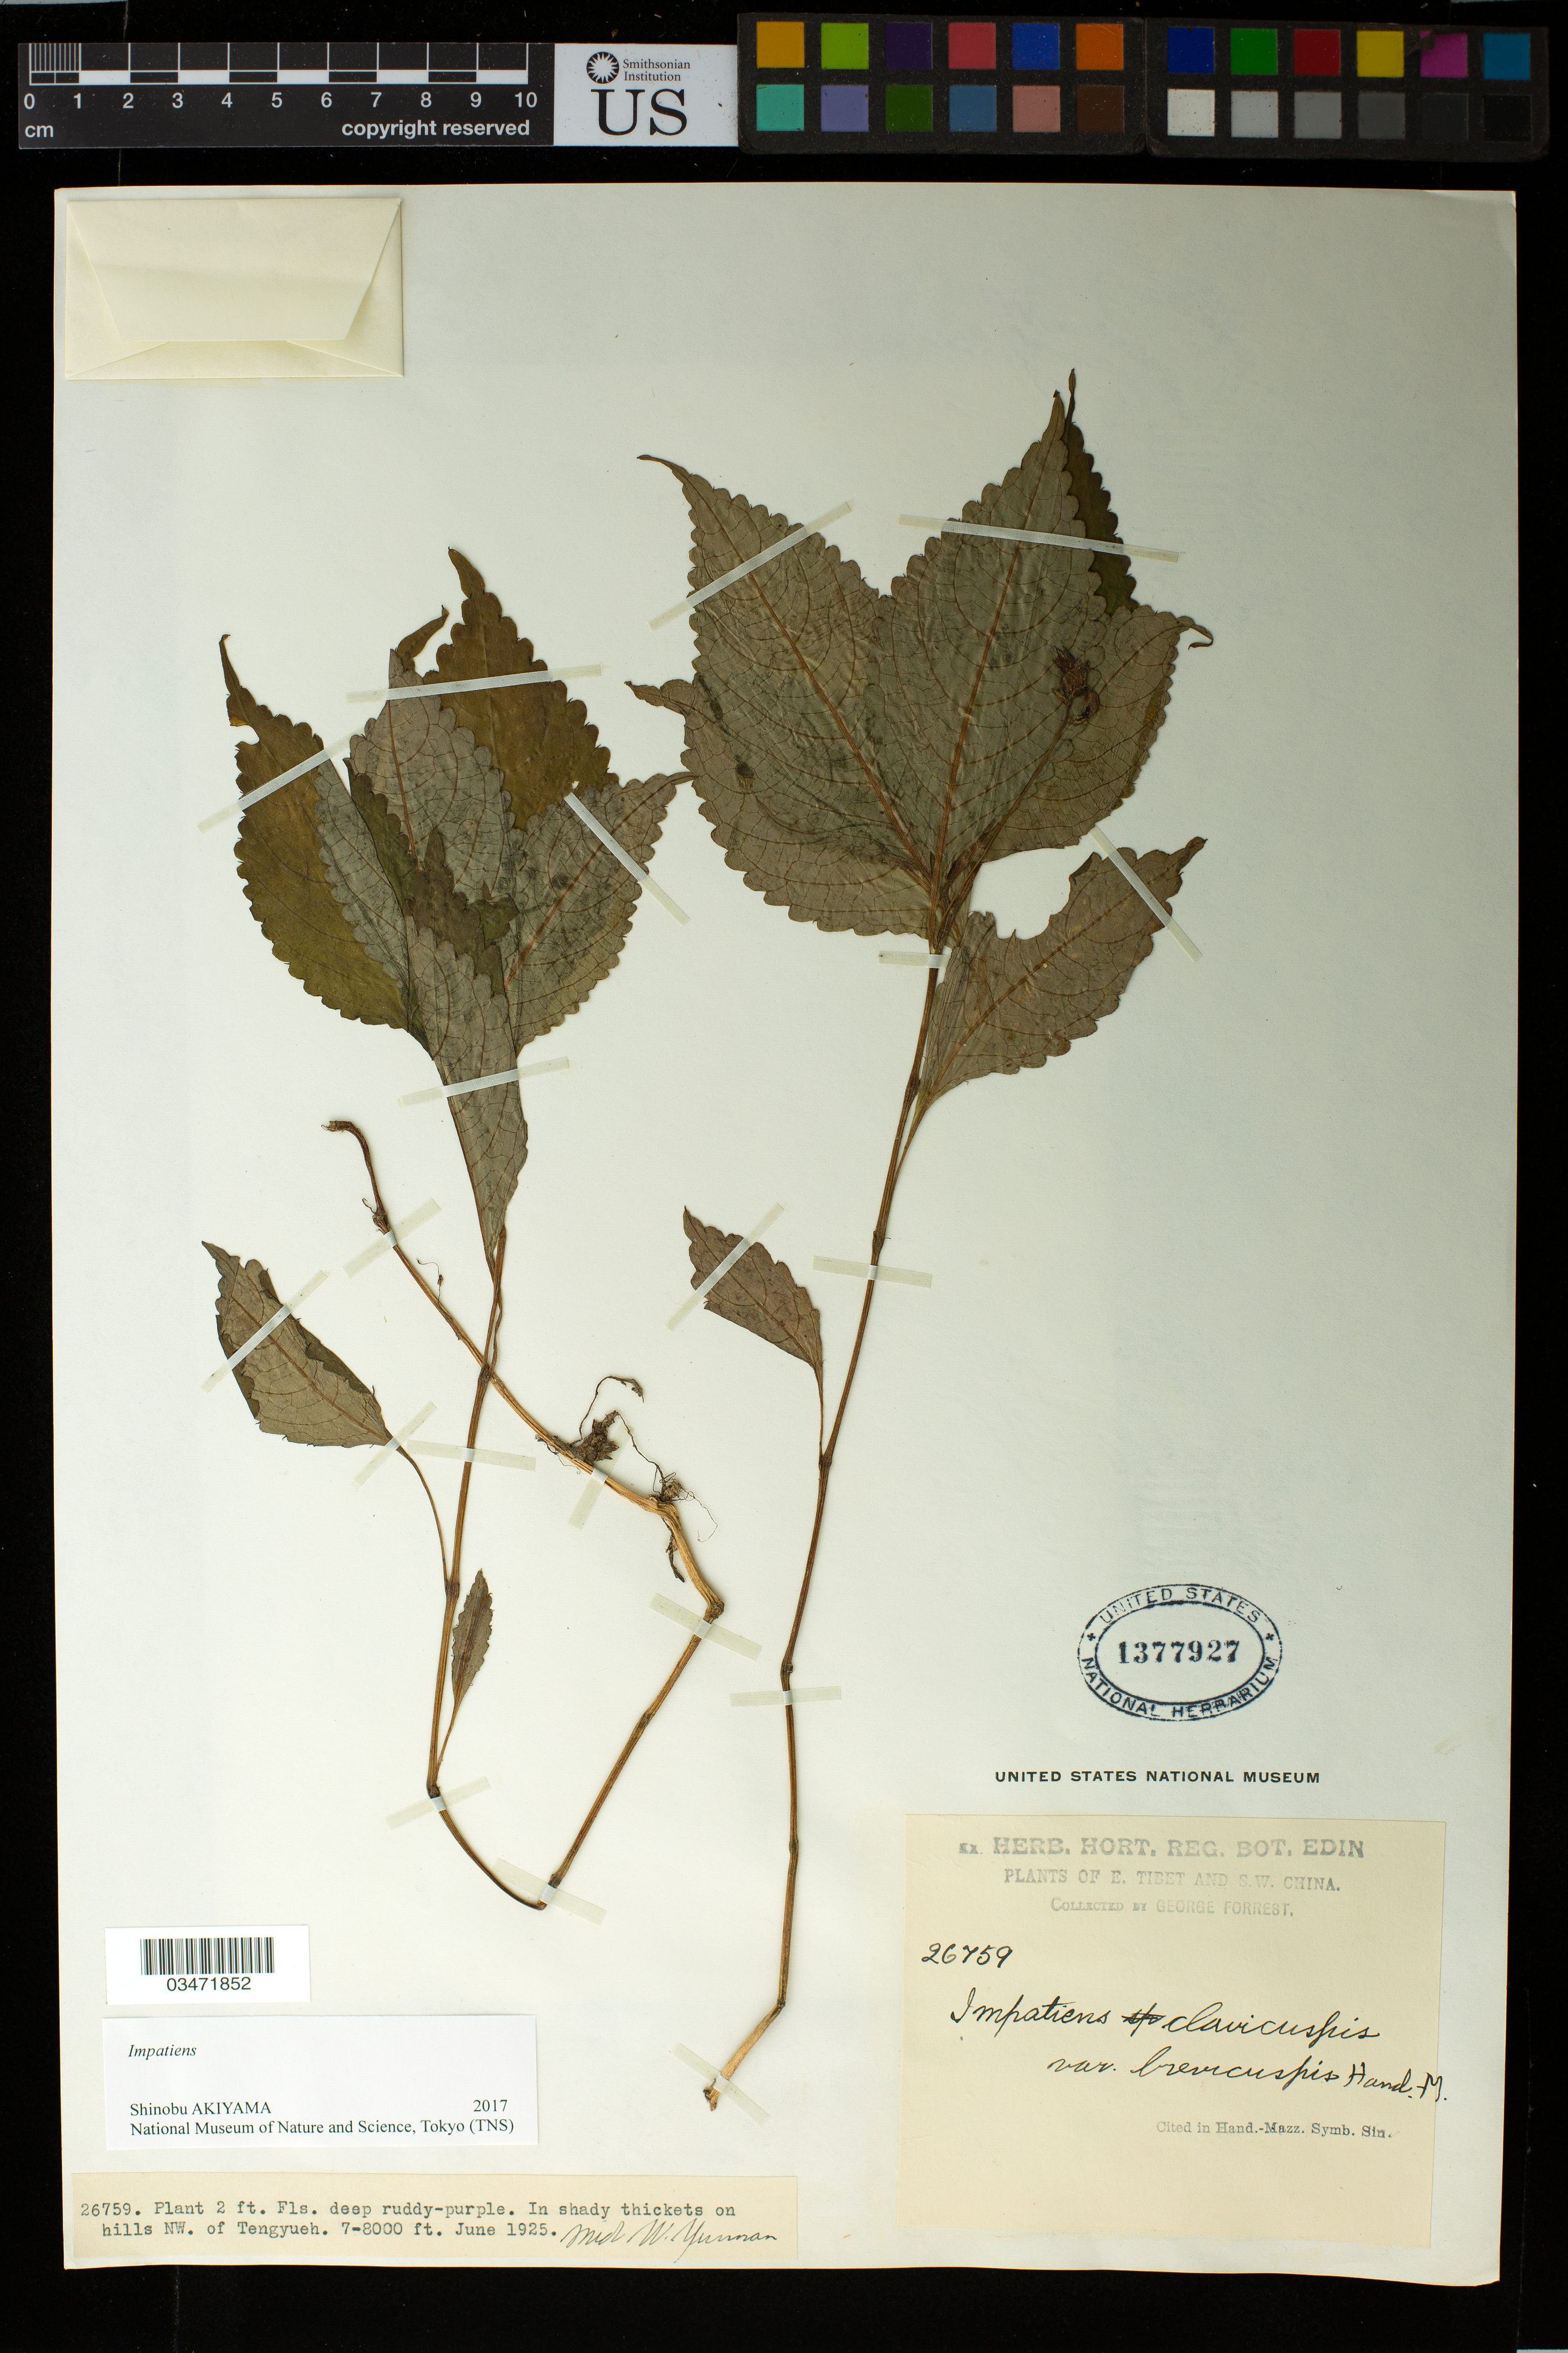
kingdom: Plantae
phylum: Tracheophyta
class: Magnoliopsida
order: Ericales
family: Balsaminaceae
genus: Impatiens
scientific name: Impatiens sp.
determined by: Akiyama, Shinobu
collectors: G. Forrest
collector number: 26759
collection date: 1925-06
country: China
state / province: Yunnan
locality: Tengyueh, hills NW of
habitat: In shady thickets on hills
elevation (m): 2134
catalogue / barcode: US 1377927